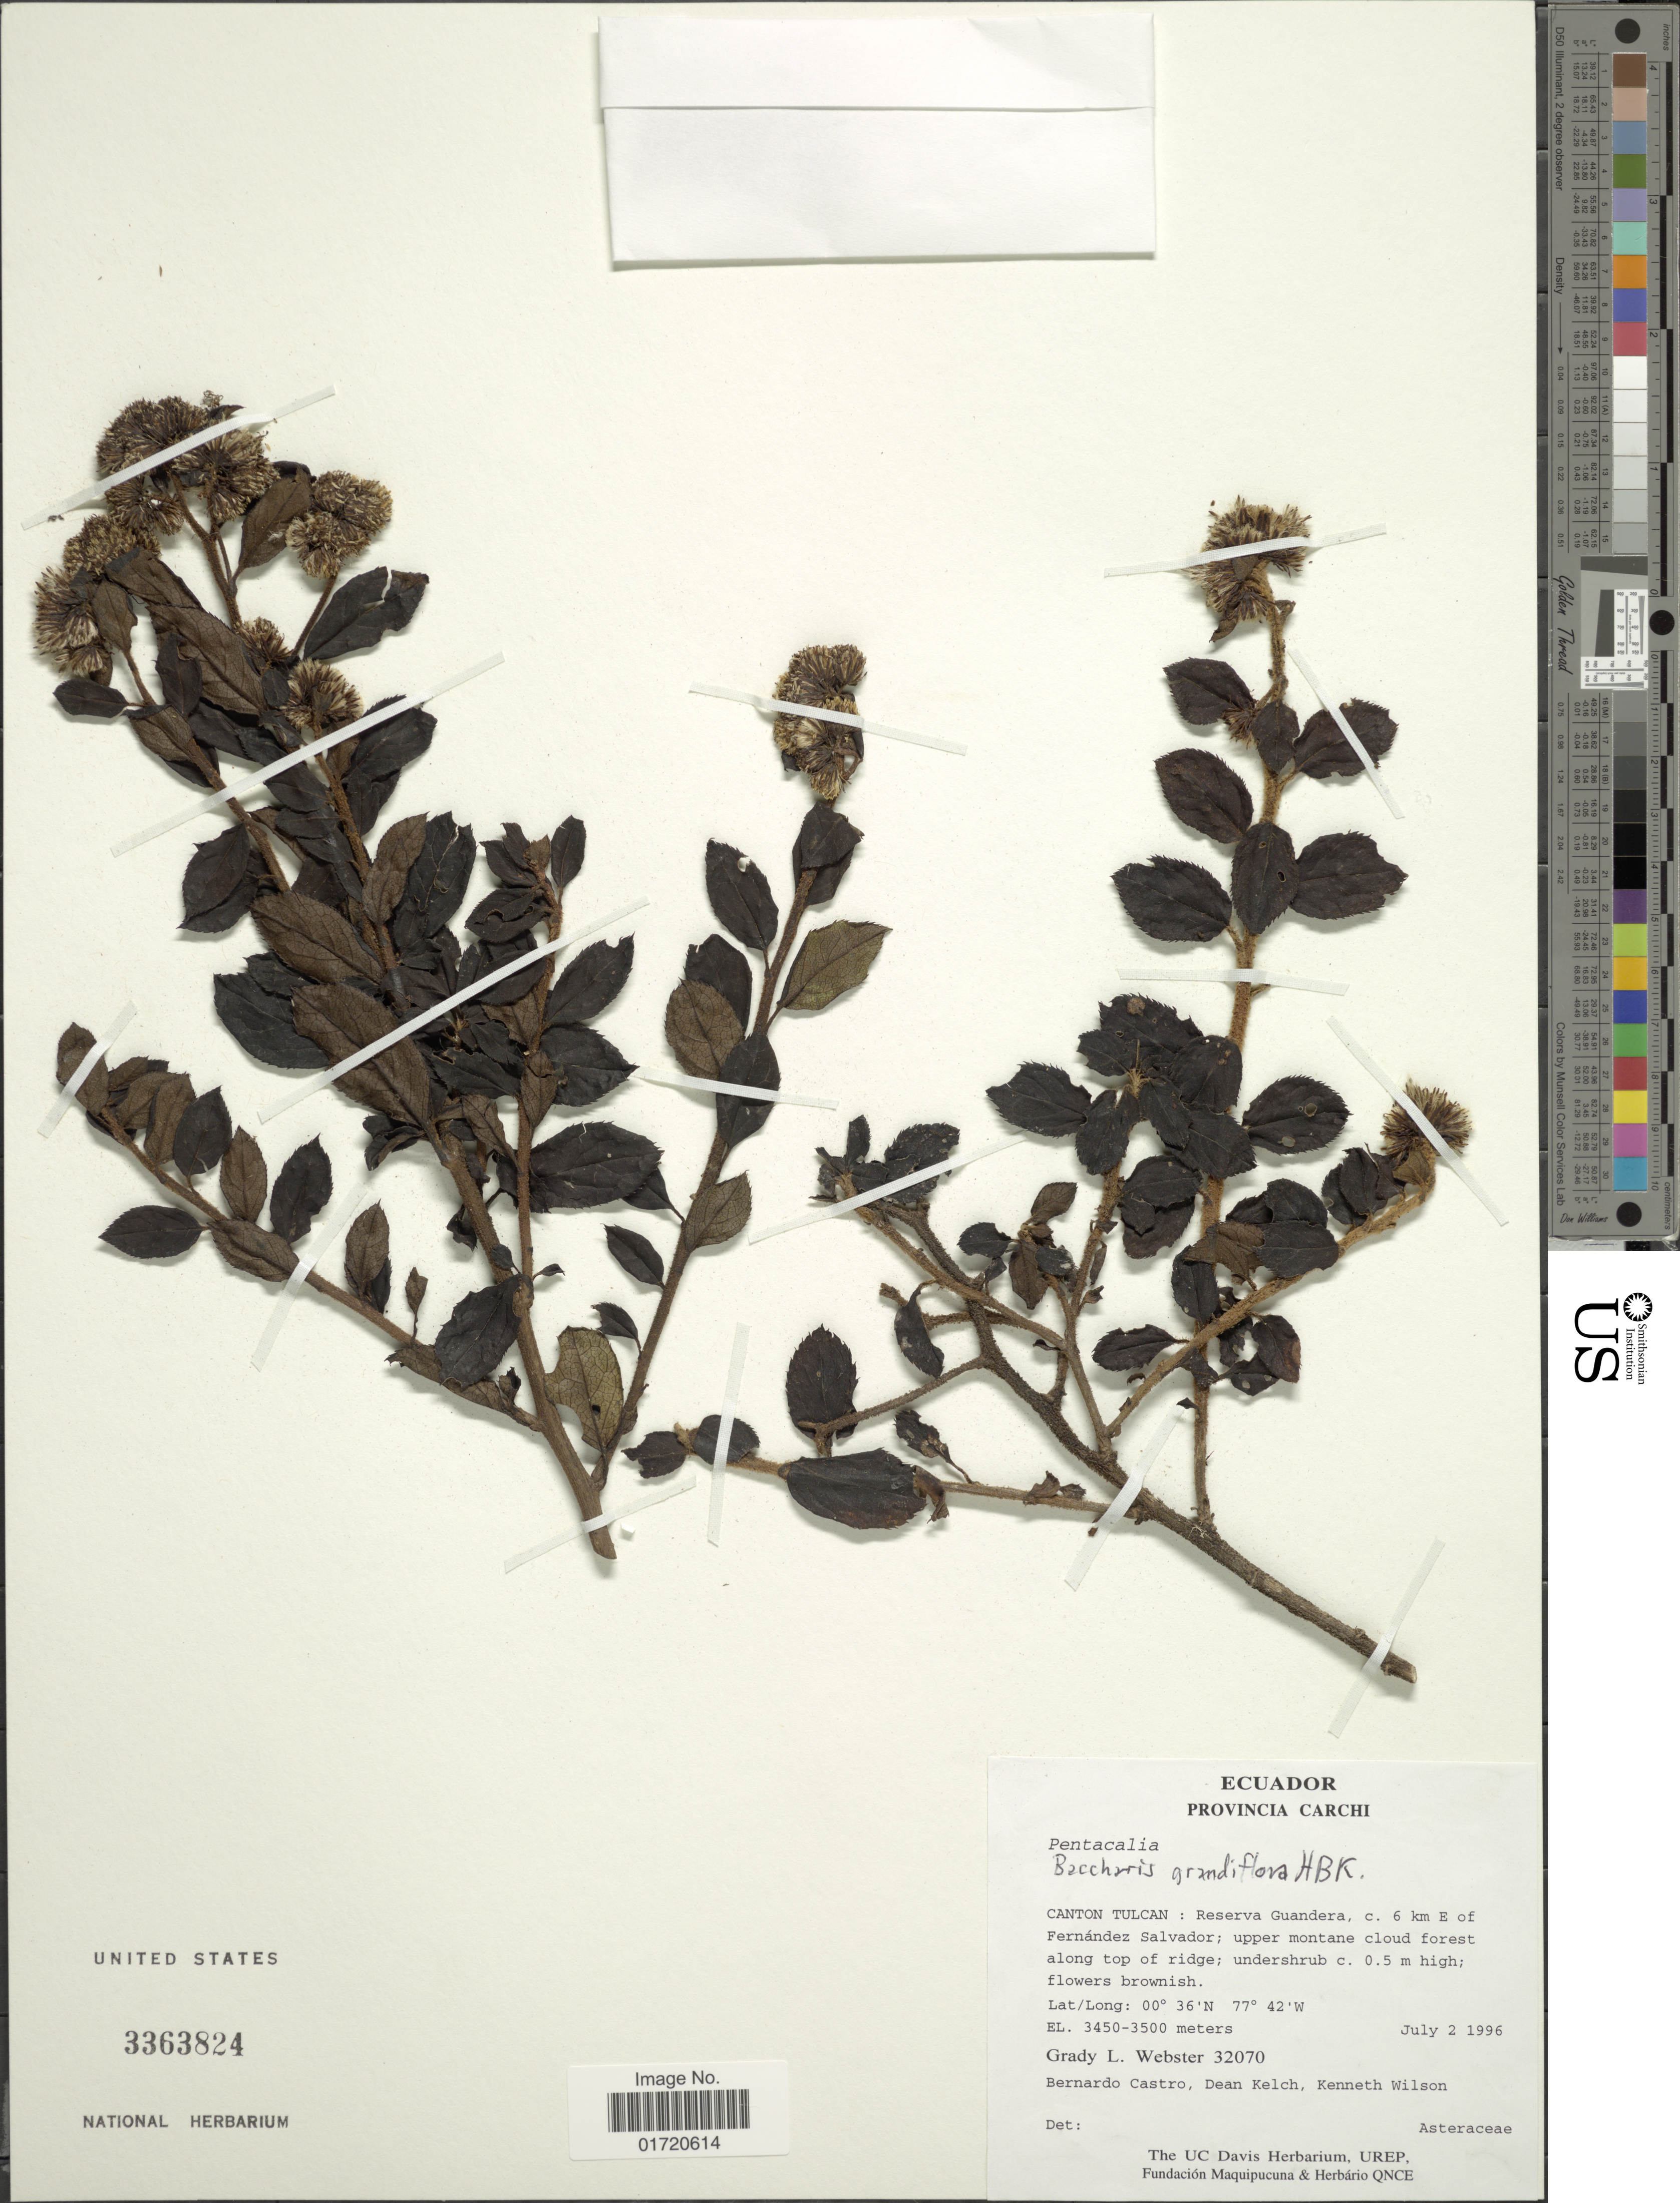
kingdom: Plantae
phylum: Tracheophyta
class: Magnoliopsida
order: Asterales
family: Asteraceae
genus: Baccharis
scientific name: Baccharis huairacajensis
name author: Hieron.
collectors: G. L. Webster, B. Castro, D. Kelch & K. S. Wilson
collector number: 32070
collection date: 1996-07-02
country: Ecuador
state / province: Carchi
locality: Canton Tulcan, Reserva Guandera, c. 6 km E of Fernandez Salvador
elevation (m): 3450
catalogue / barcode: US 3363824